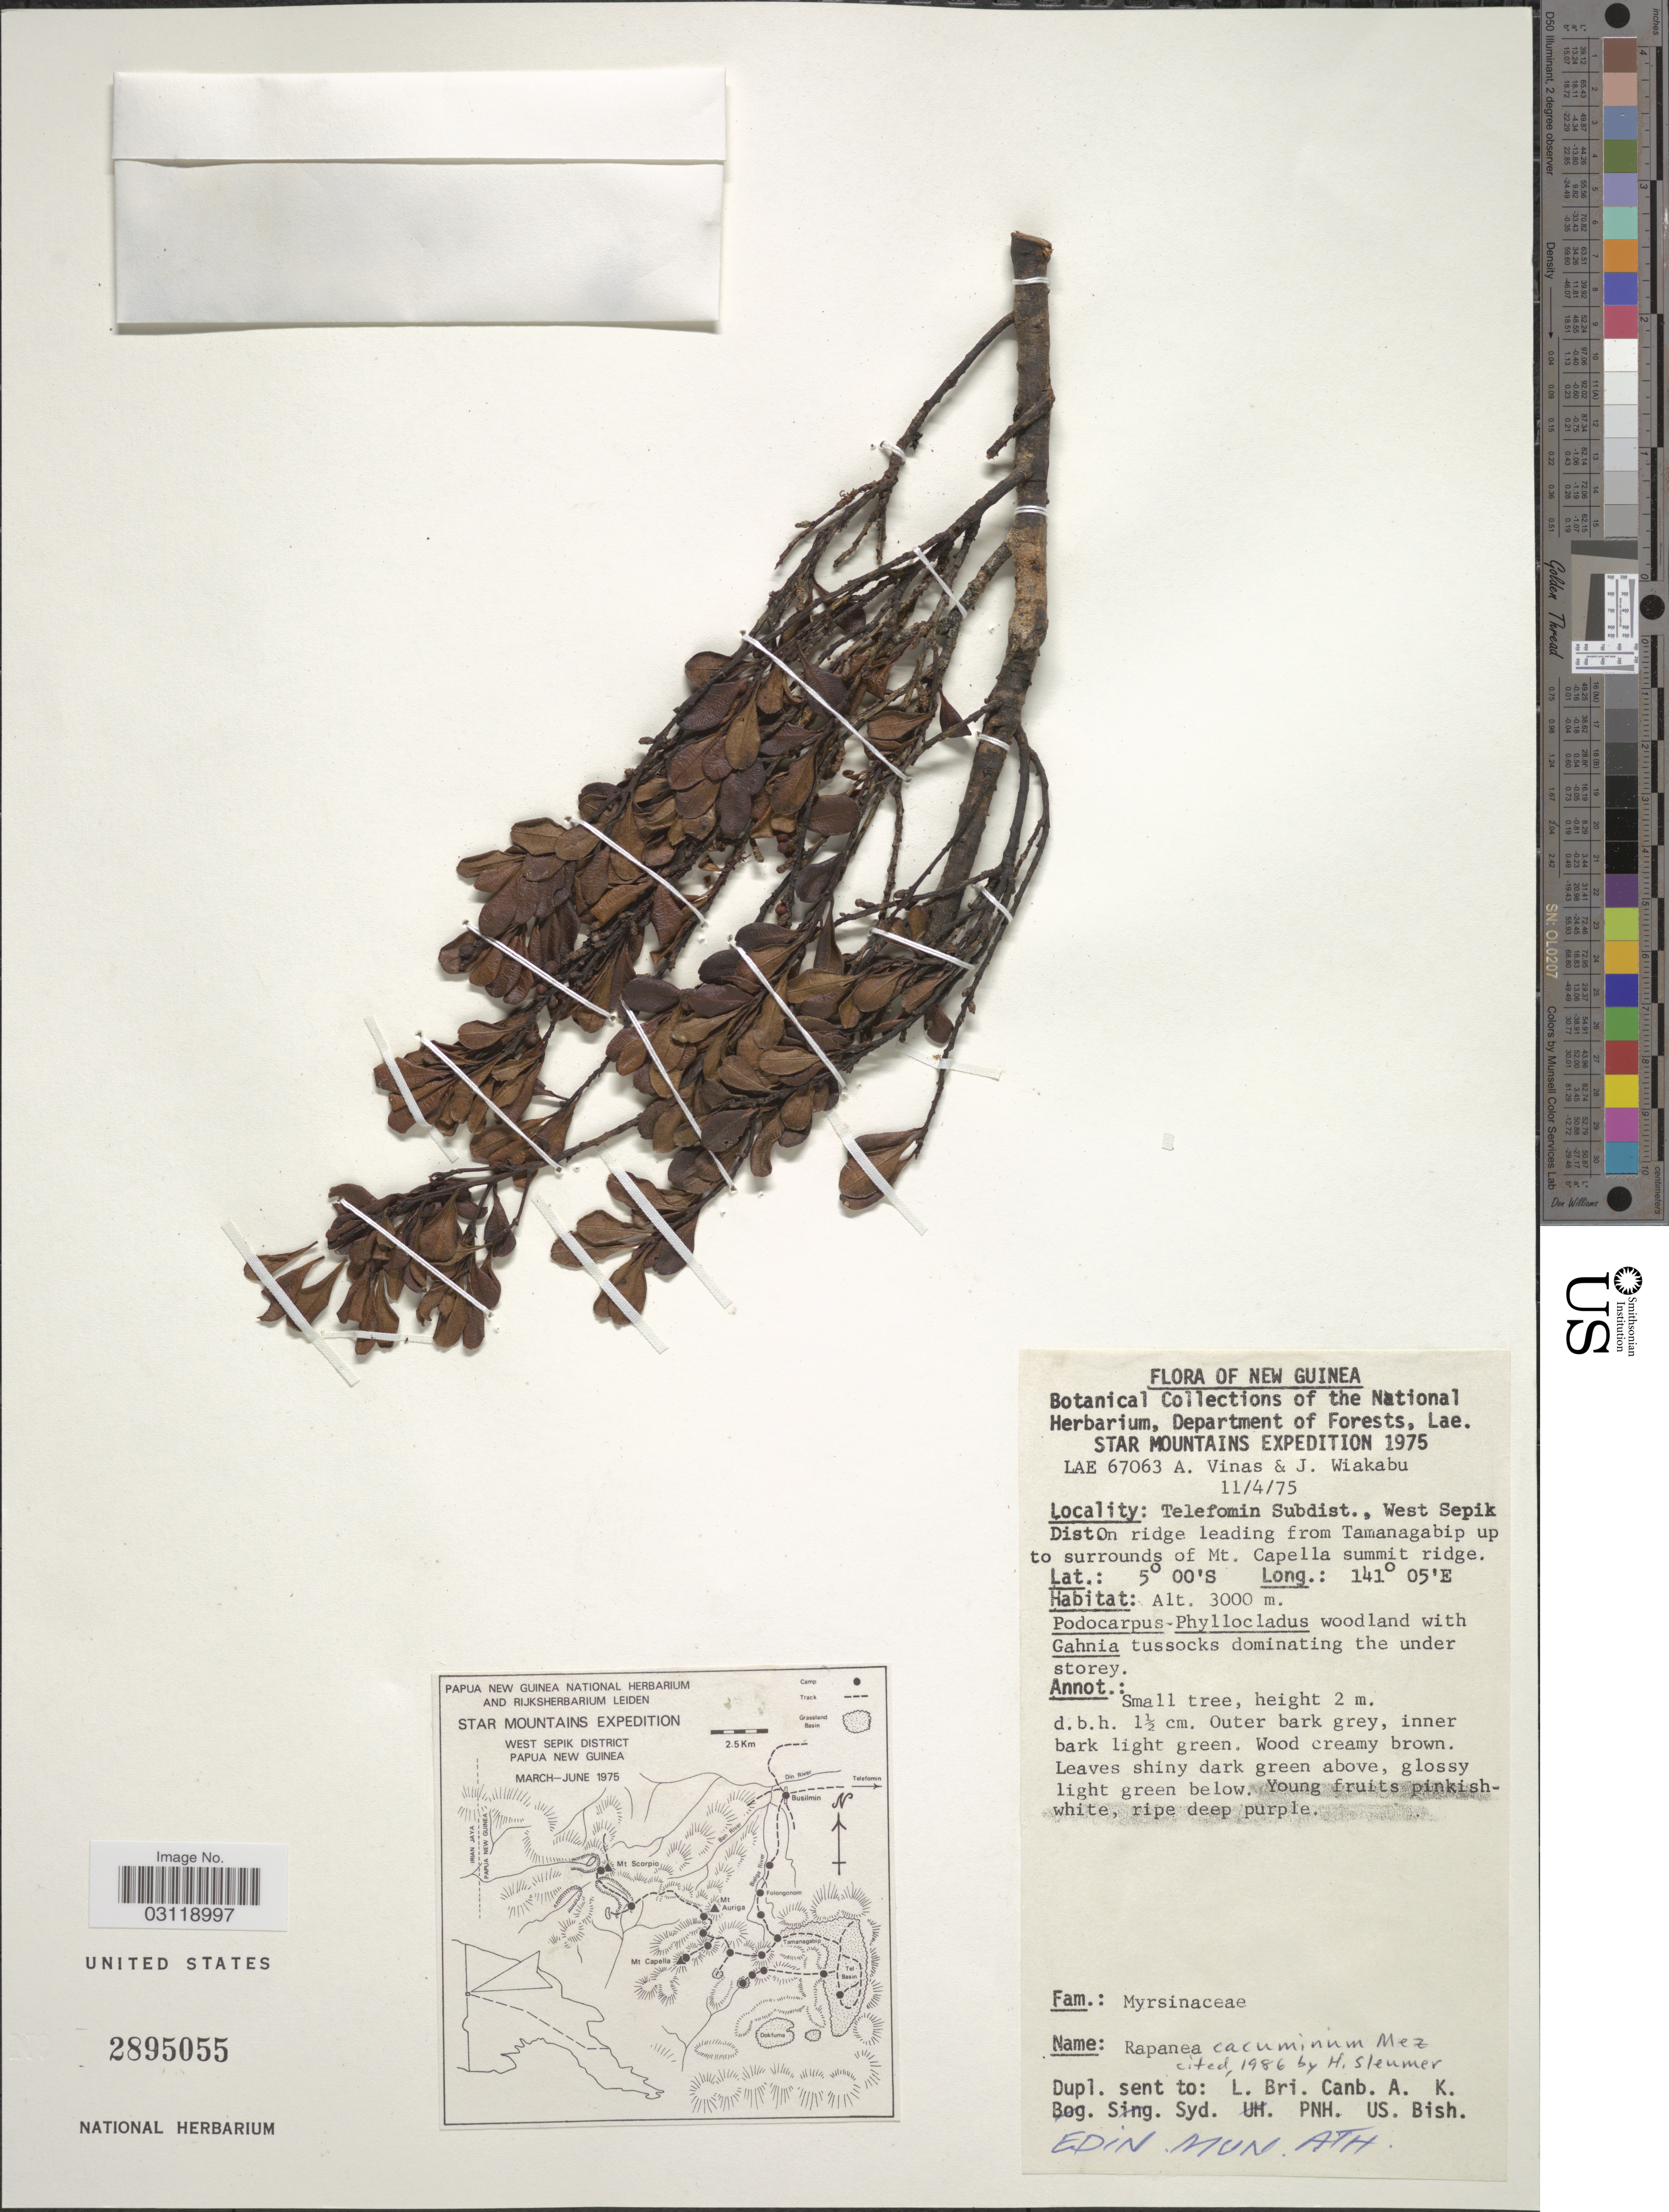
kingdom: Plantae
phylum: Tracheophyta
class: Magnoliopsida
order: Ericales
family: Primulaceae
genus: Rapanea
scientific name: Rapanea cacuminum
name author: Mez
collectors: A. Vinas & J. Wiakabu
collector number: LAE67063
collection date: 1975-04-11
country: Papua New Guinea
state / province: Sandaun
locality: New Guinea. Star Mountains. Telefomin Subdist., West Sepik Dist. On ridge leading from Tamanagabip up to surrounds of Mt. Capella summit ridge.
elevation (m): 3000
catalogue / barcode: US 2895055